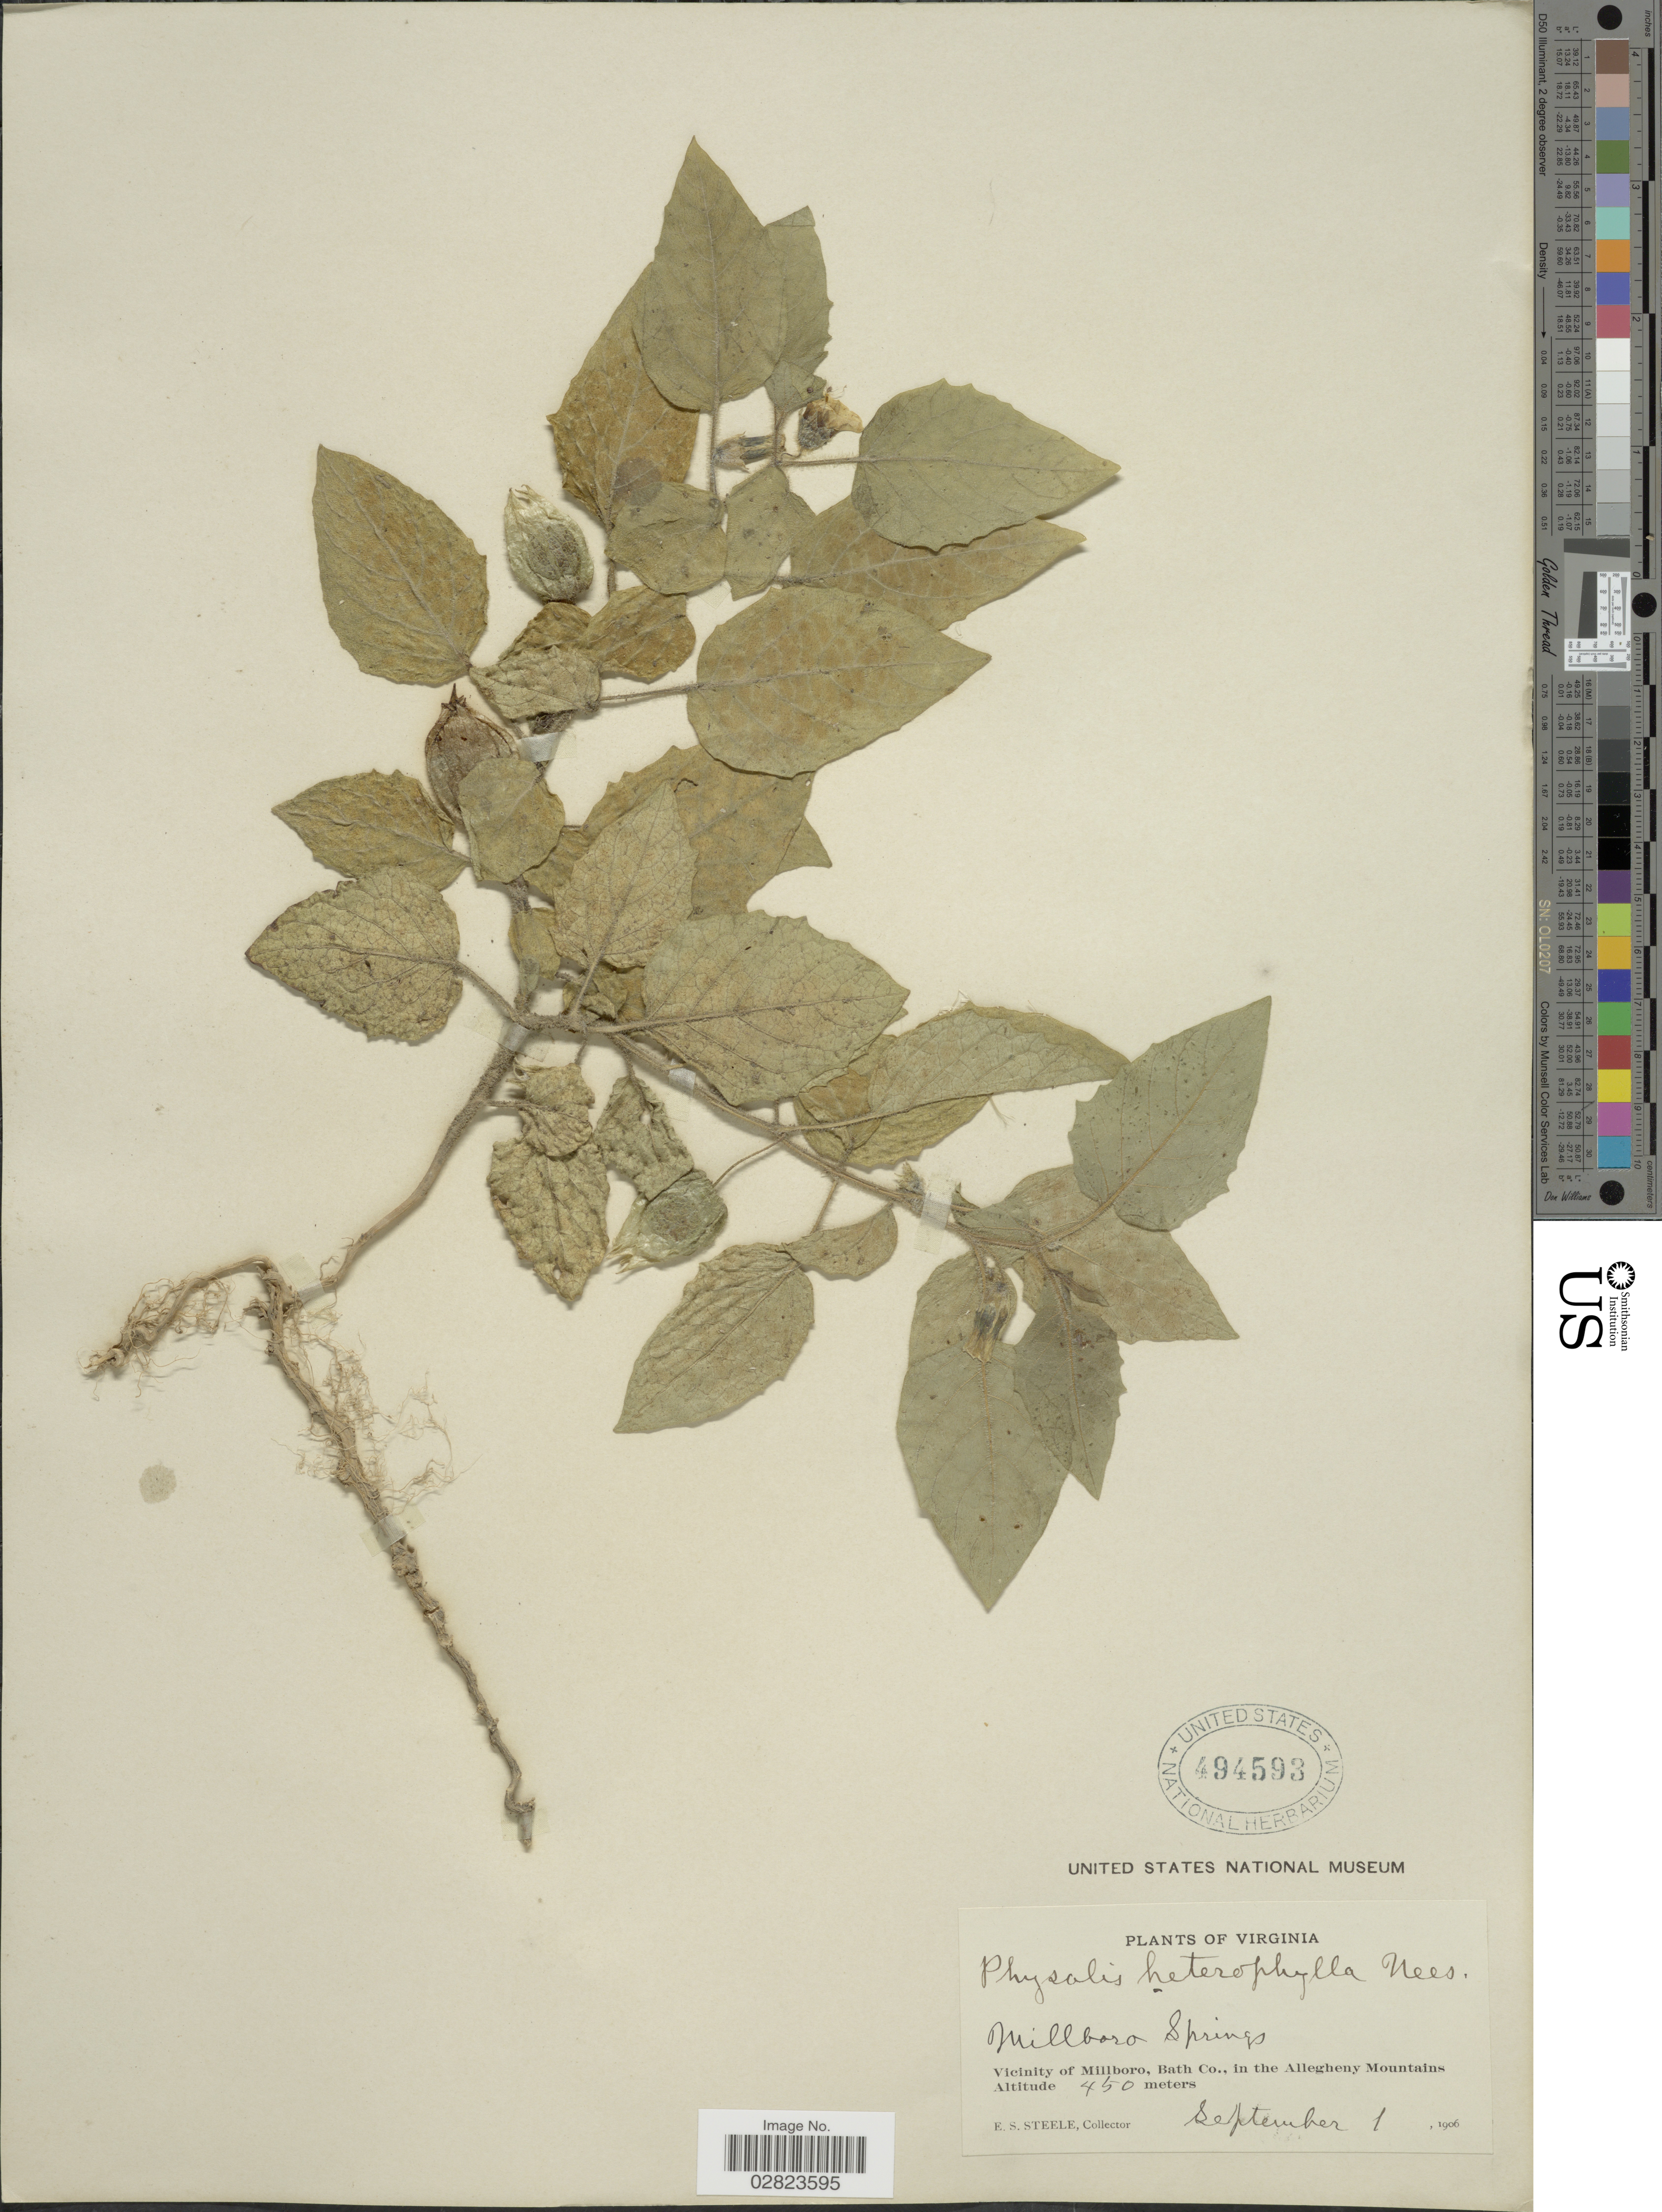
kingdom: Plantae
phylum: Tracheophyta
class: Magnoliopsida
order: Solanales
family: Solanaceae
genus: Physalis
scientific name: Physalis heterophylla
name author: Nees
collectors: E. Steele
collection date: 1906-09-01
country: United States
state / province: Virginia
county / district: Bath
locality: Millboro Springs. Vicinity of Millboro, Bath Co., in the Allegheny Mountains.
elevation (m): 450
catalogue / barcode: US 494593